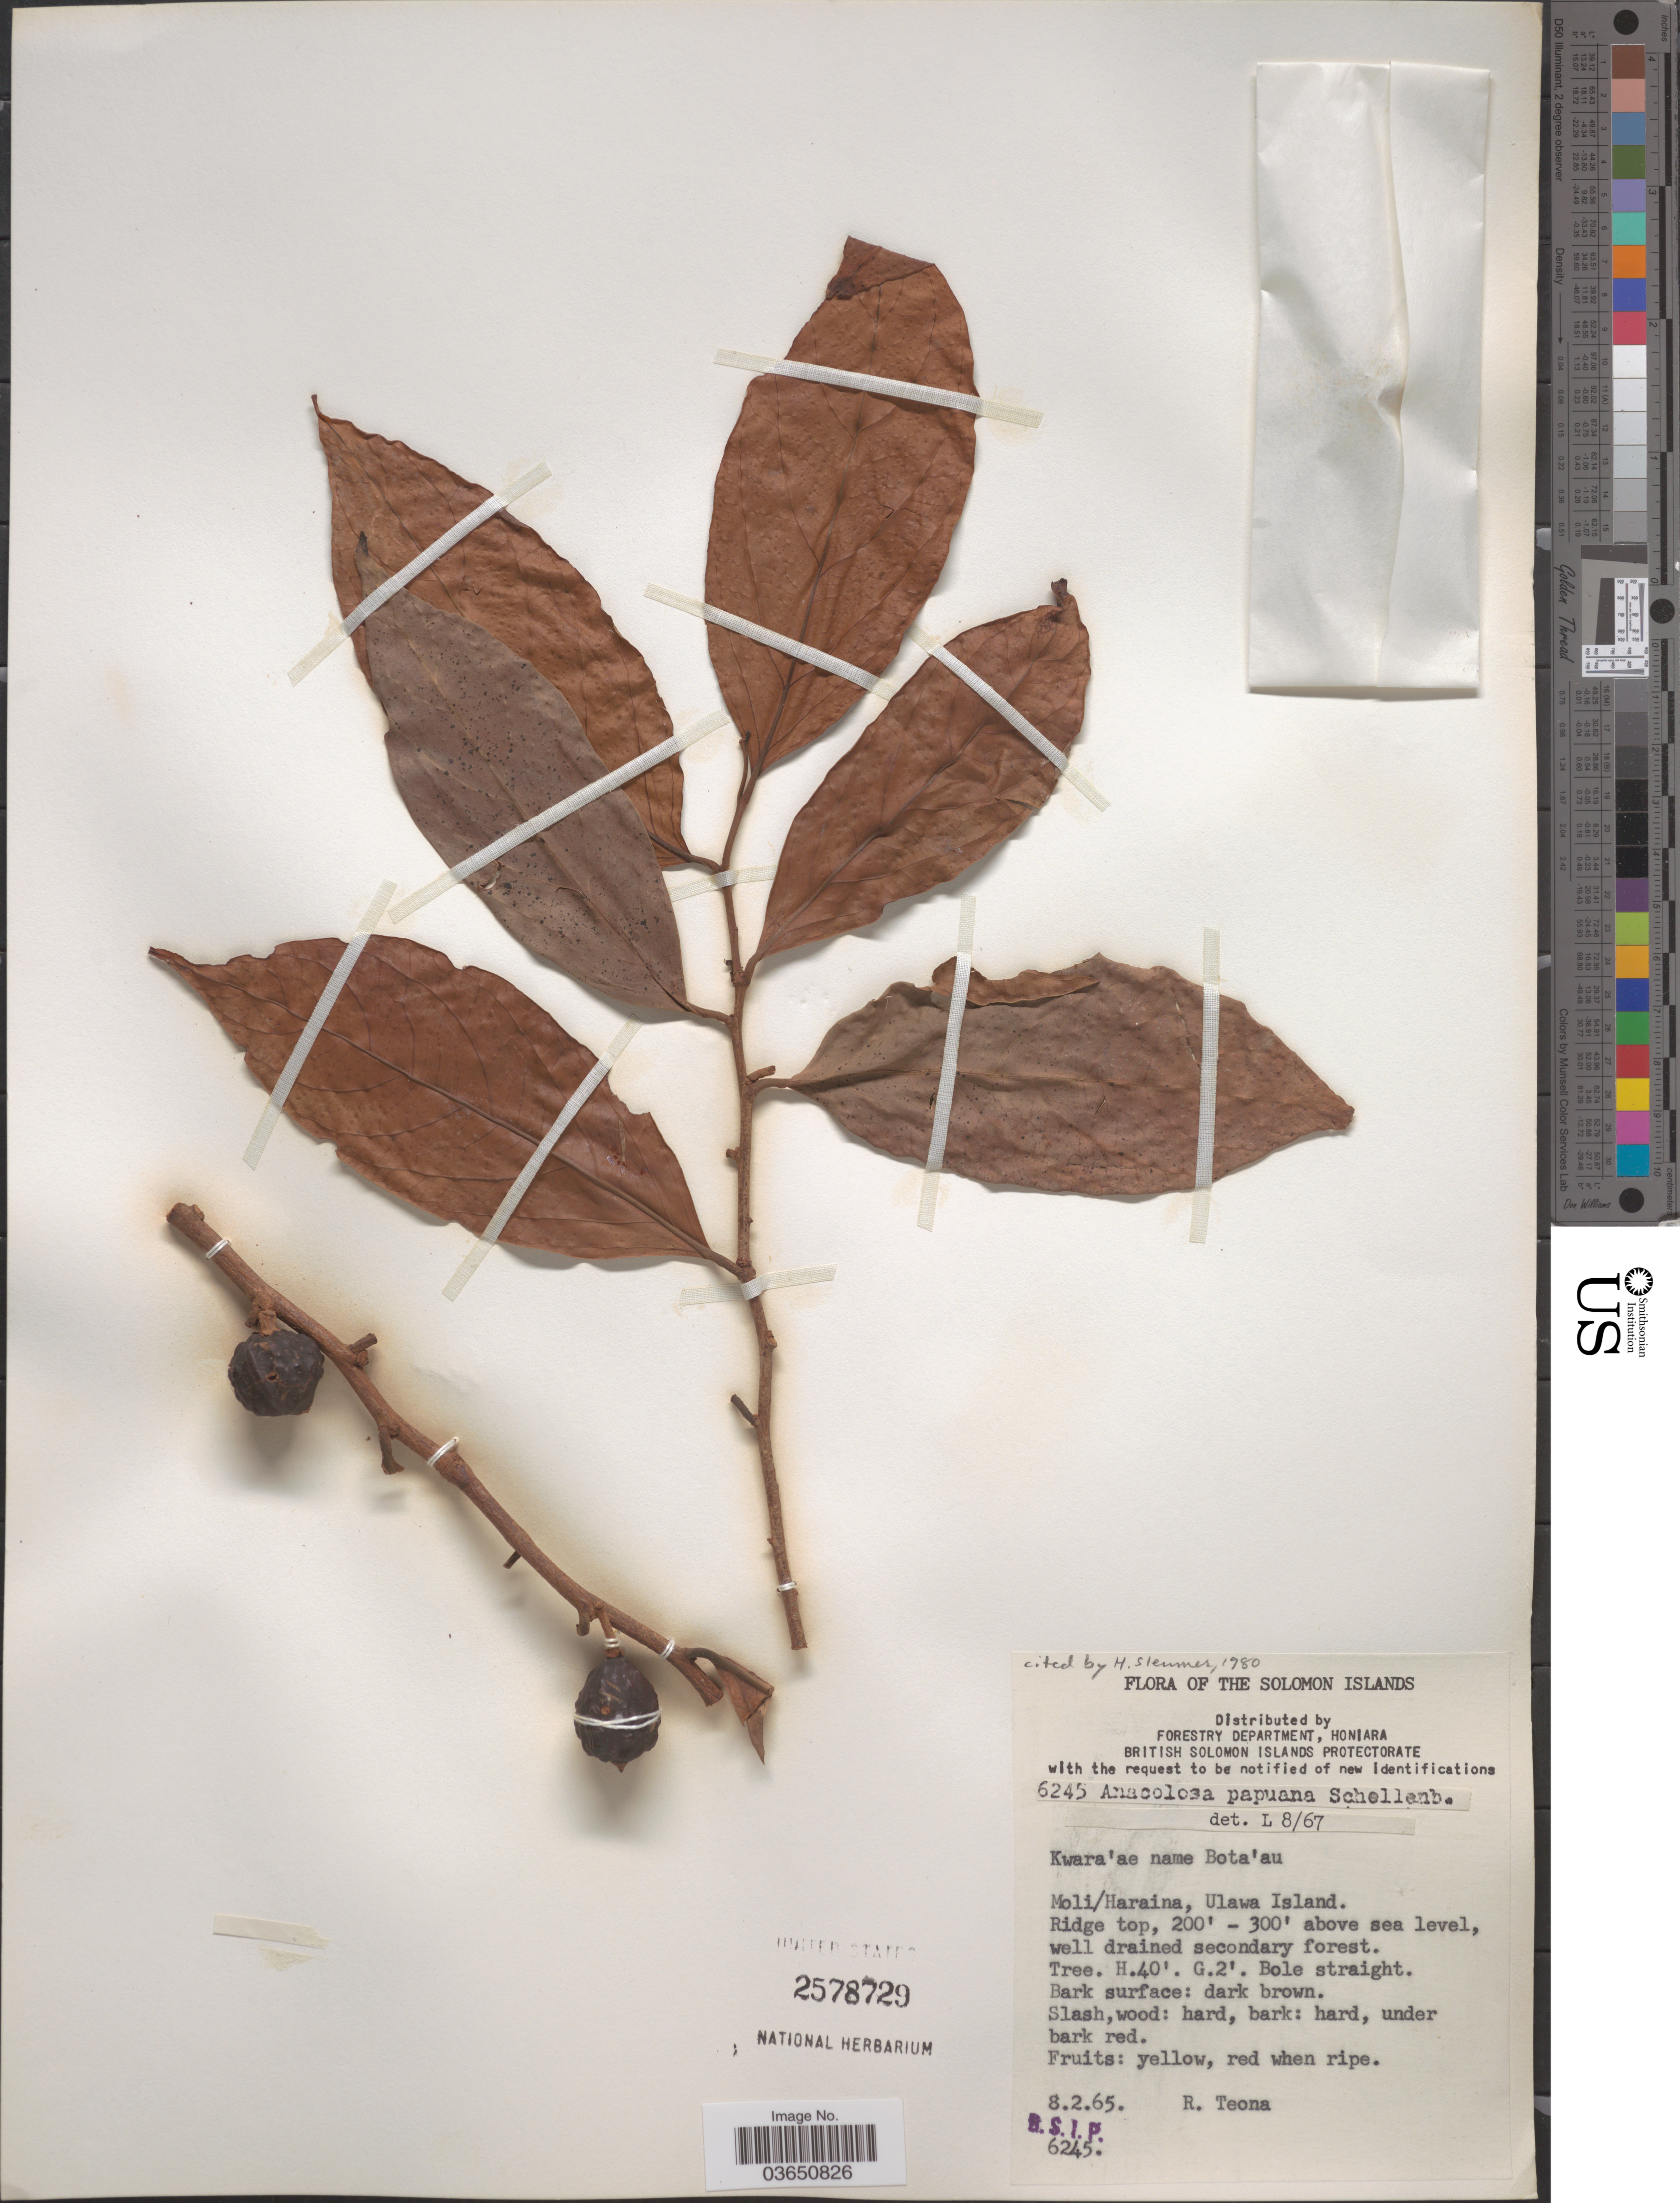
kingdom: Plantae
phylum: Tracheophyta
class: Magnoliopsida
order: Santalales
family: Aptandraceae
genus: Anacolosa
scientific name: Anacolosa papuana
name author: Schellenb.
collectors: R. Teona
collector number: BSIP6245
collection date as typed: Transcribed d/m/y: 8/2/65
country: Solomon Islands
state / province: Solomon Islands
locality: Moli/Haraina, Ulawa Island.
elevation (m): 61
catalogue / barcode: US 2578729